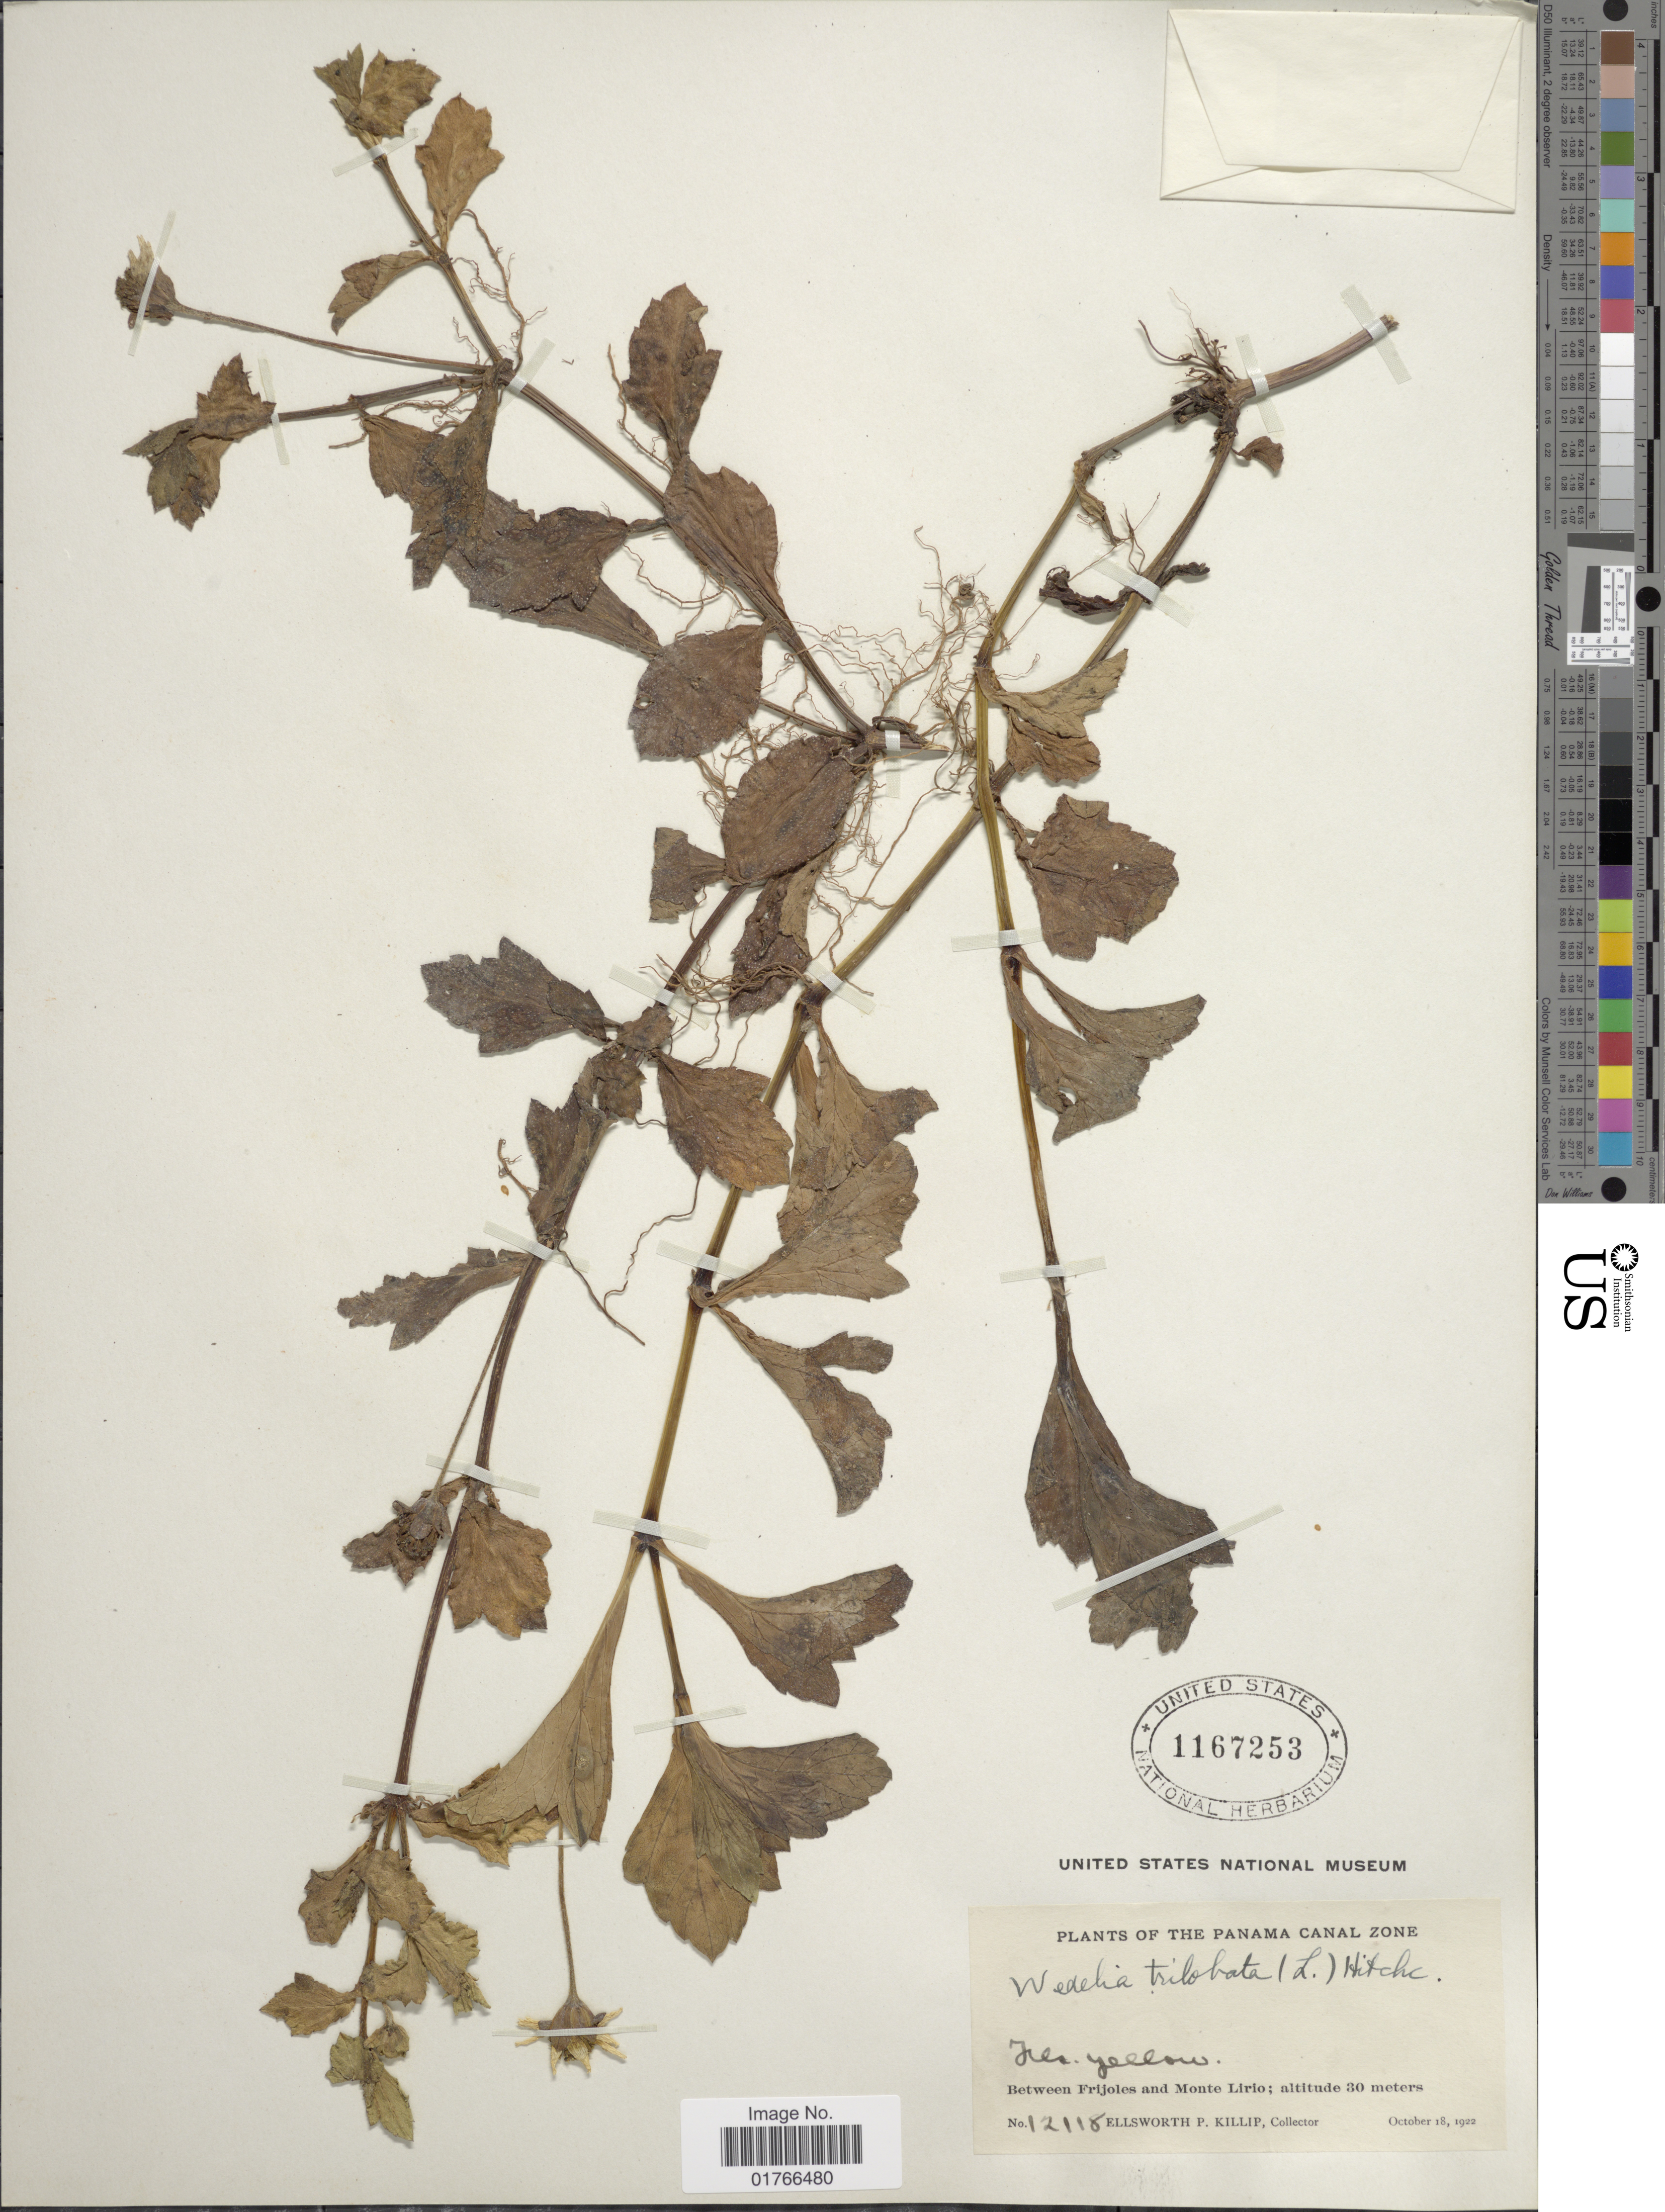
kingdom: Plantae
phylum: Tracheophyta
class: Magnoliopsida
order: Asterales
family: Asteraceae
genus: Sphagneticola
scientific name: Sphagneticola trilobata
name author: (L.) Pruski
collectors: E. P. Killip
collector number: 12118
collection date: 1922-10-18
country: Panama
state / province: Colón / Panamá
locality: Canal Zone, between Frijoles and Monte Lirio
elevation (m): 30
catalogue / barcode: US 1167253